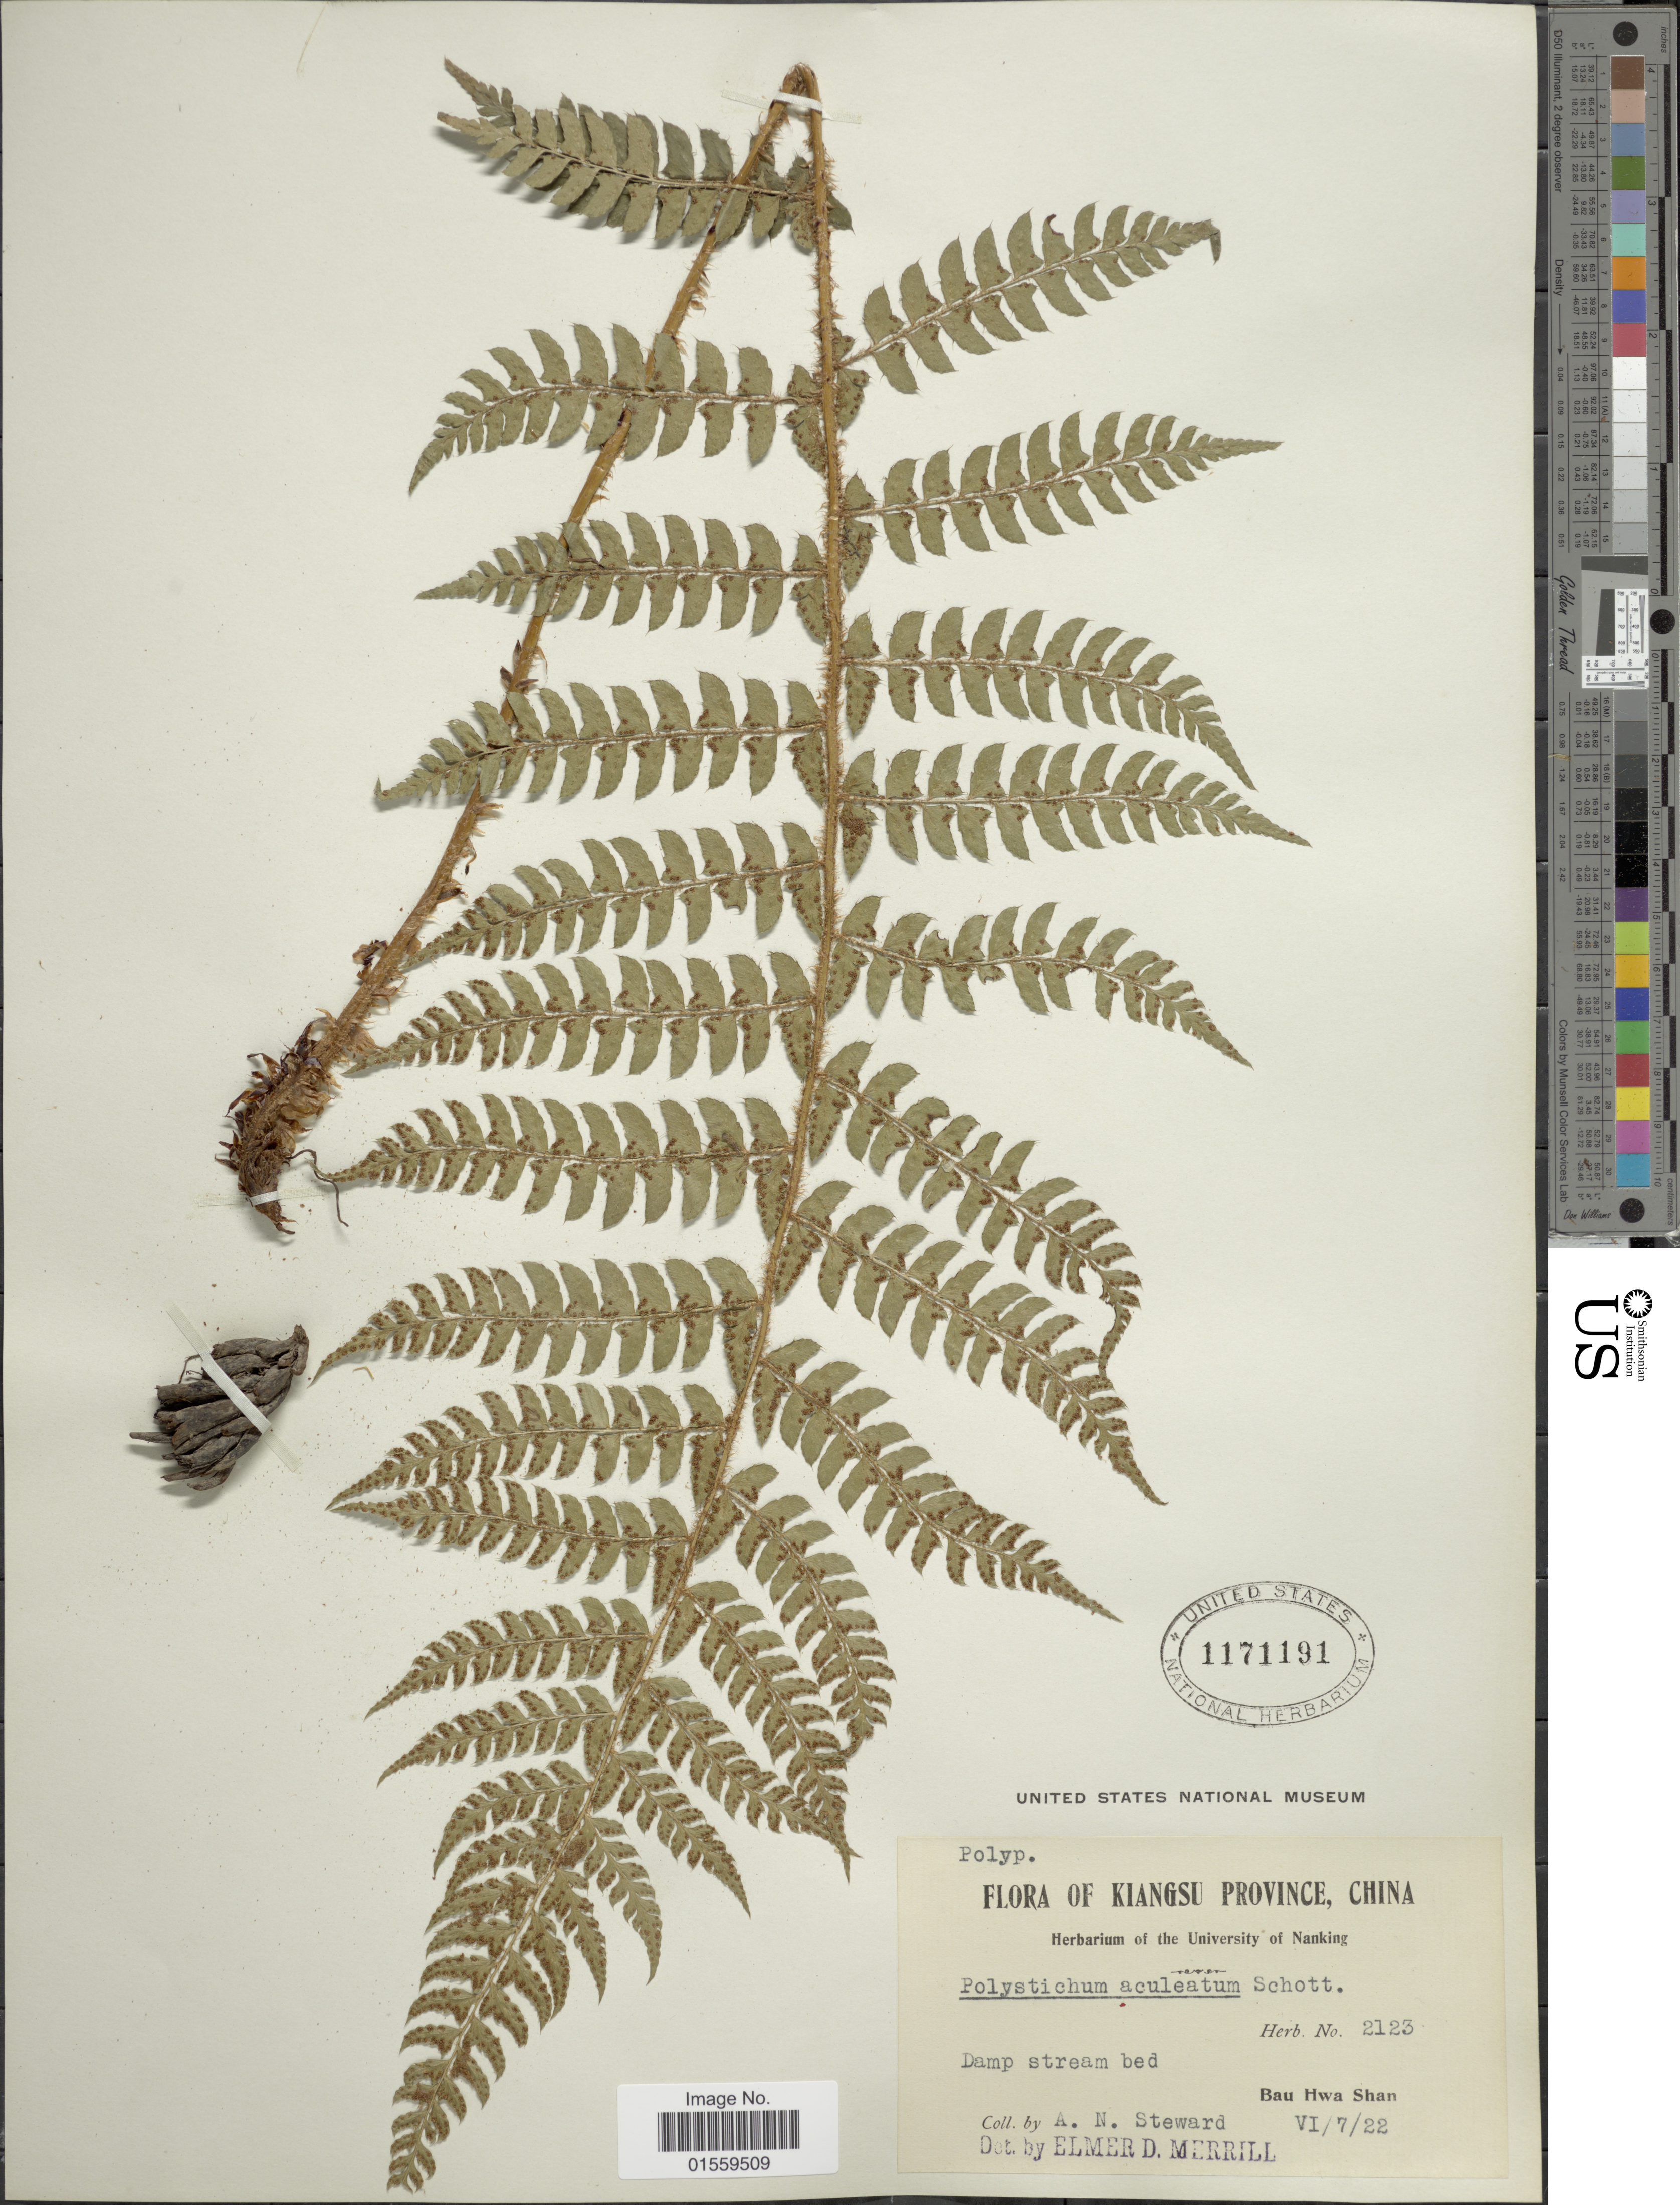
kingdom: Plantae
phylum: Tracheophyta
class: Polypodiopsida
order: Polypodiales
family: Dryopteridaceae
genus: Polystichum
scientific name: Polystichum setiferum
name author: (Forssk.) Moore ex Woynar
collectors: A. N. Steward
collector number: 2123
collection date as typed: Transcribed d/m/y: 7/6/22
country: China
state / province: Jiangsu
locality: Kiangsu Province, China, Bau Hwa Shan.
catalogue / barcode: US 1171191